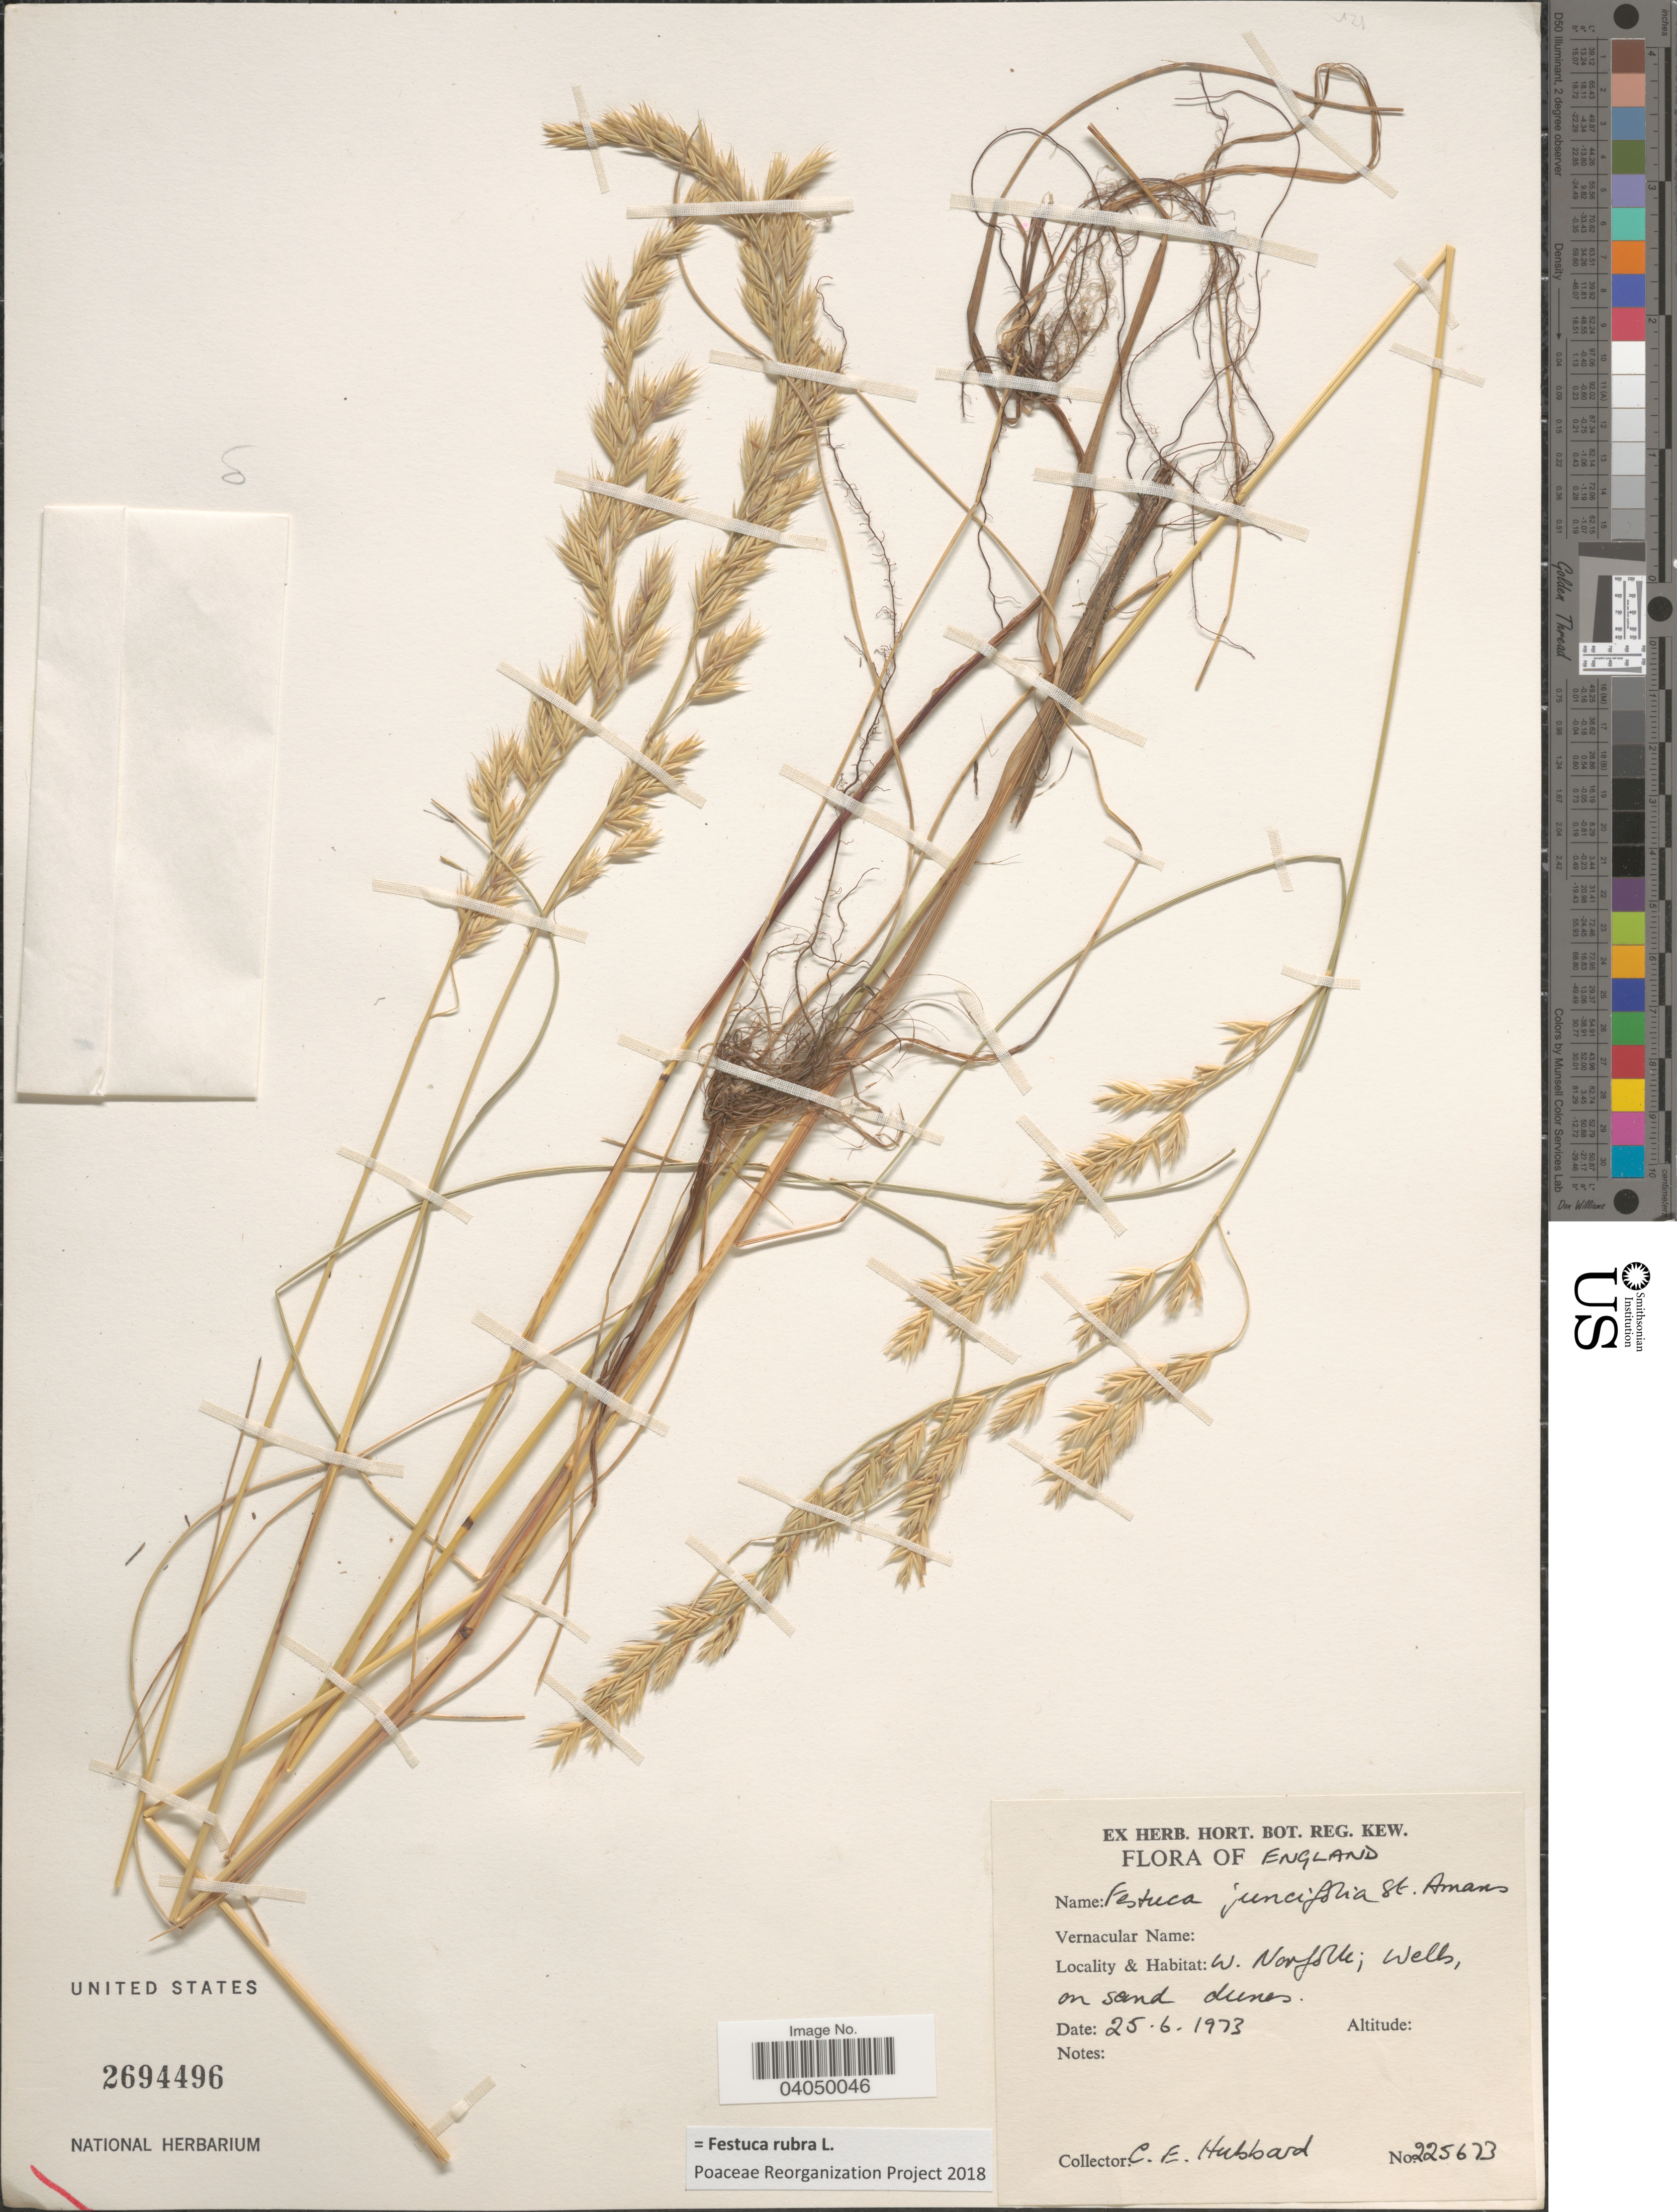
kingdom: Plantae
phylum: Tracheophyta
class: Liliopsida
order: Poales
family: Poaceae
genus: Festuca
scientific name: Festuca rubra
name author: L.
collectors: C. E. Hubbard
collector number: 225673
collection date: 1973-06-25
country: United Kingdom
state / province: England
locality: W. Norfolk; Wells, on sand dunes.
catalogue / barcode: US 2694496